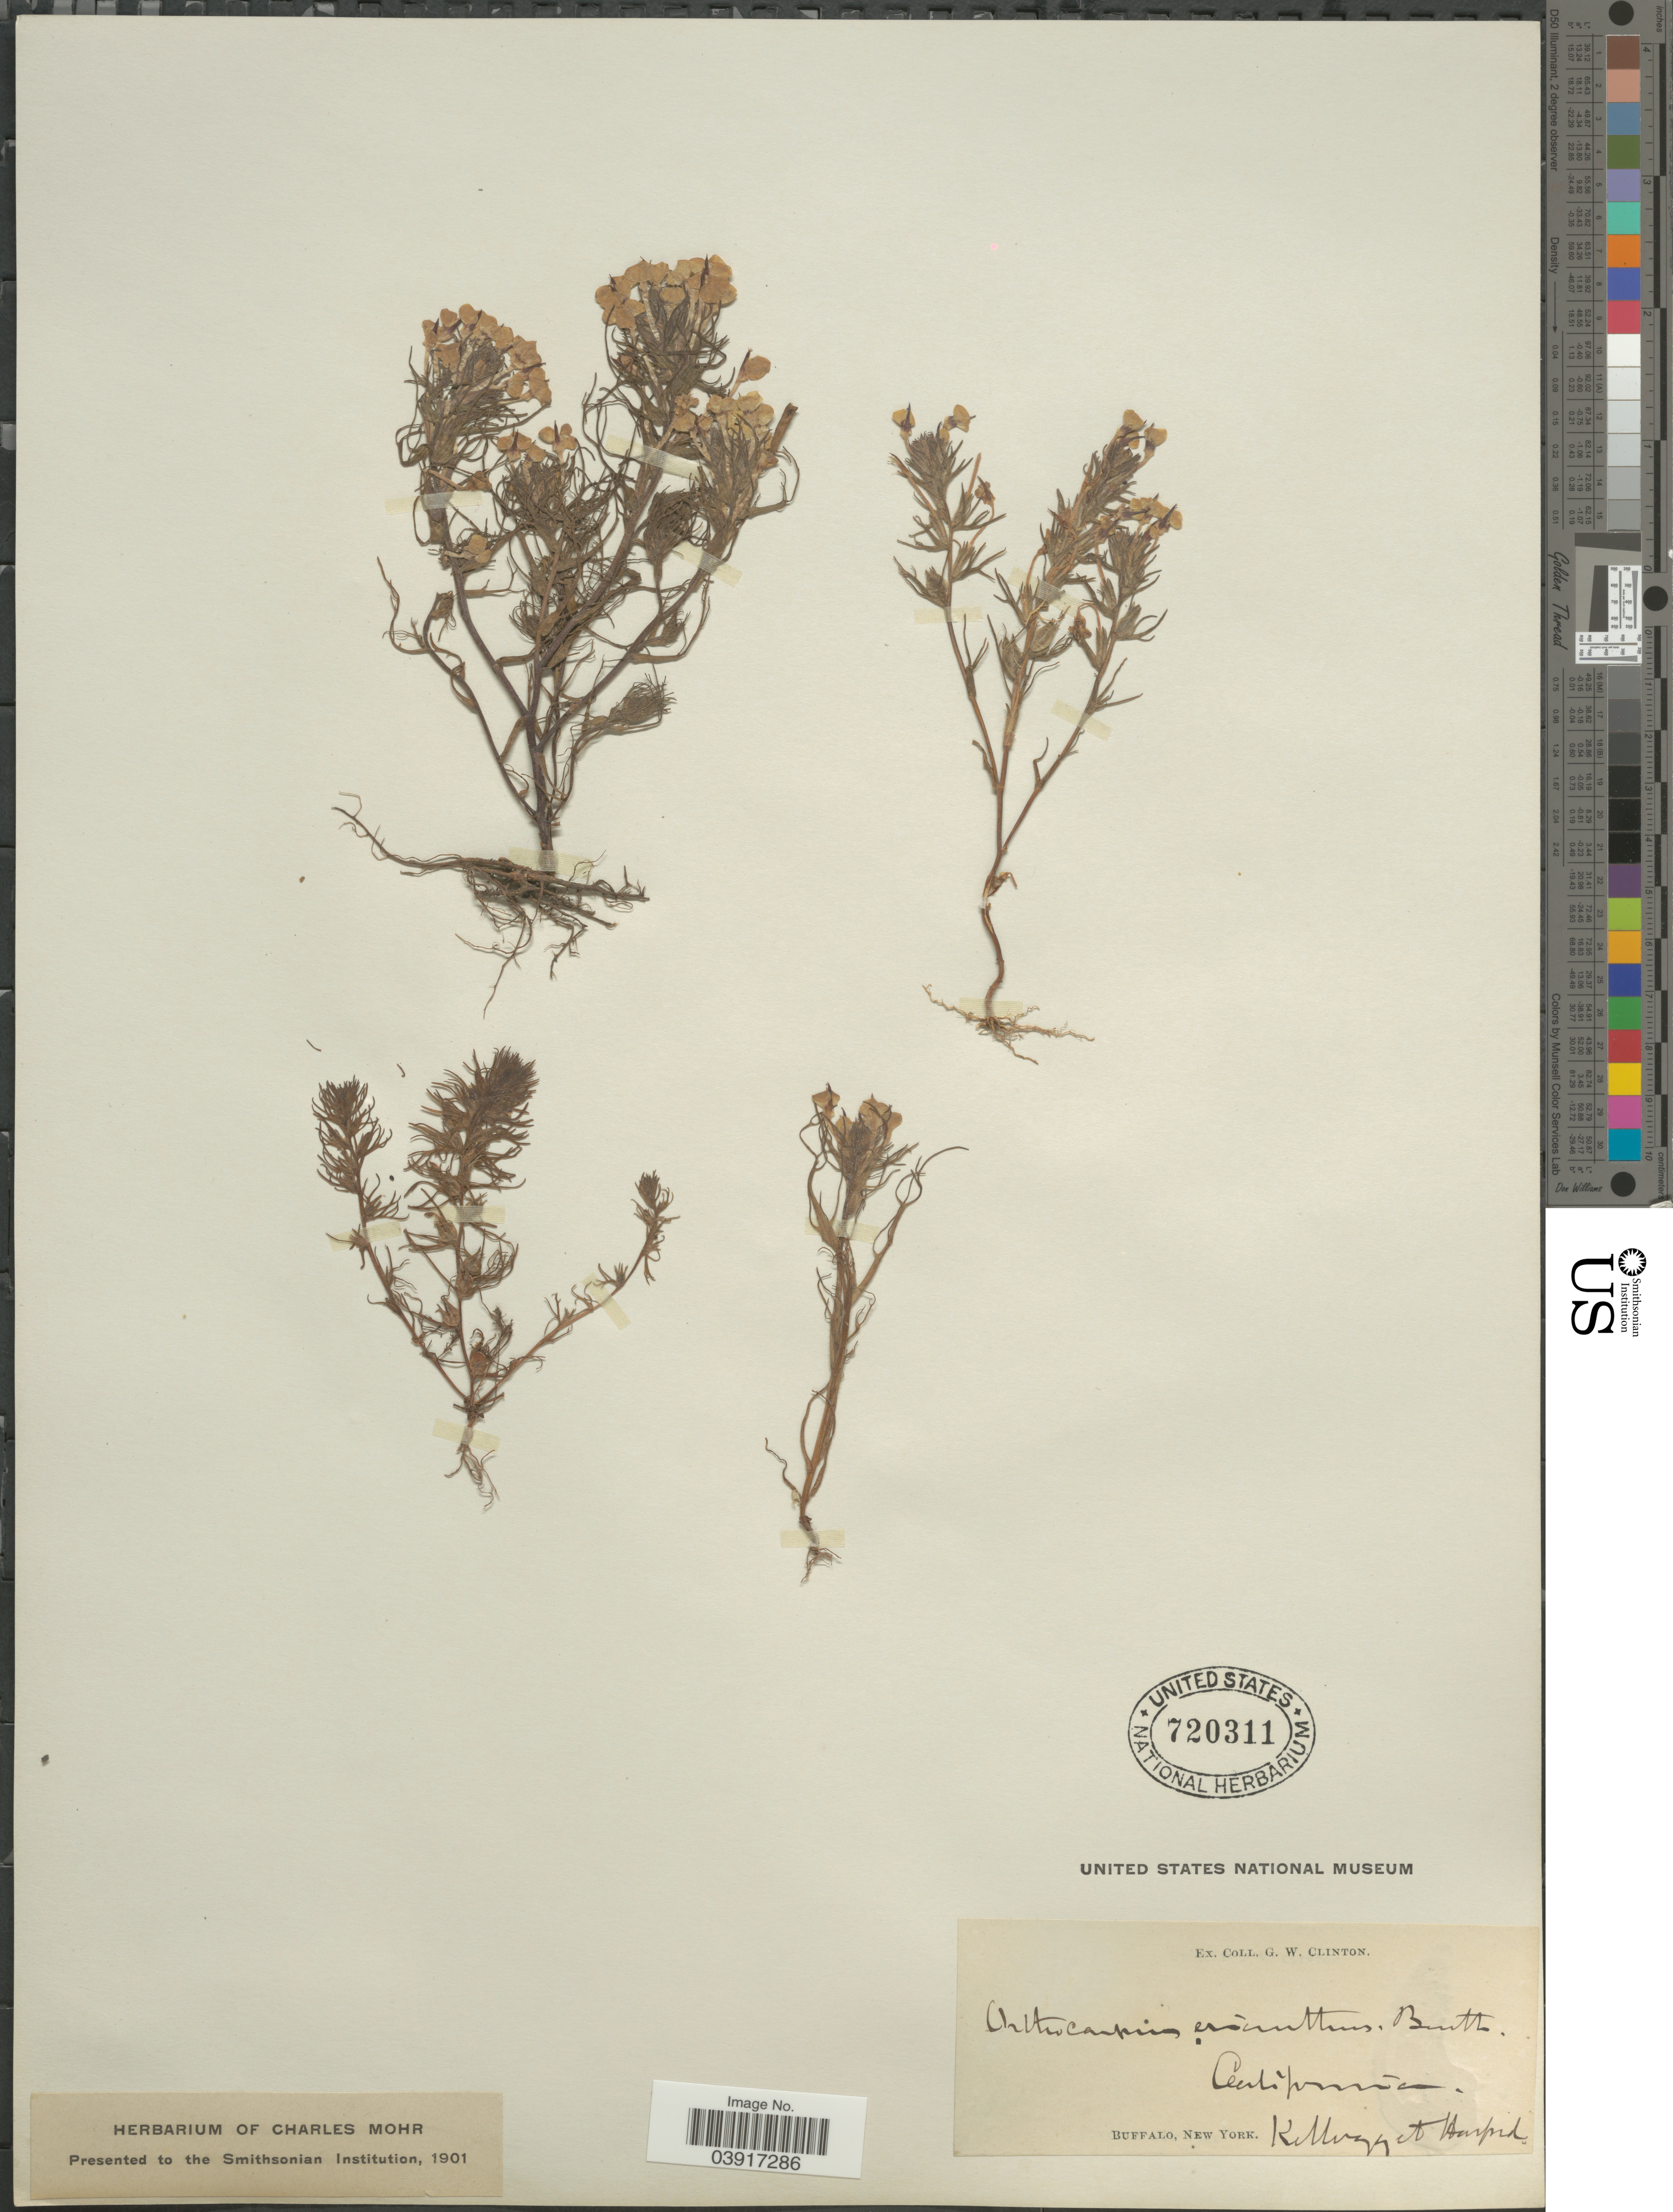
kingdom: Plantae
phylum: Tracheophyta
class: Magnoliopsida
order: Lamiales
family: Orobanchaceae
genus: Orthocarpus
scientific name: Orthocarpus erianthus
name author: Benth.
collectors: -- Kellogg & Harford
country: United States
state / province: California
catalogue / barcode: US 720311